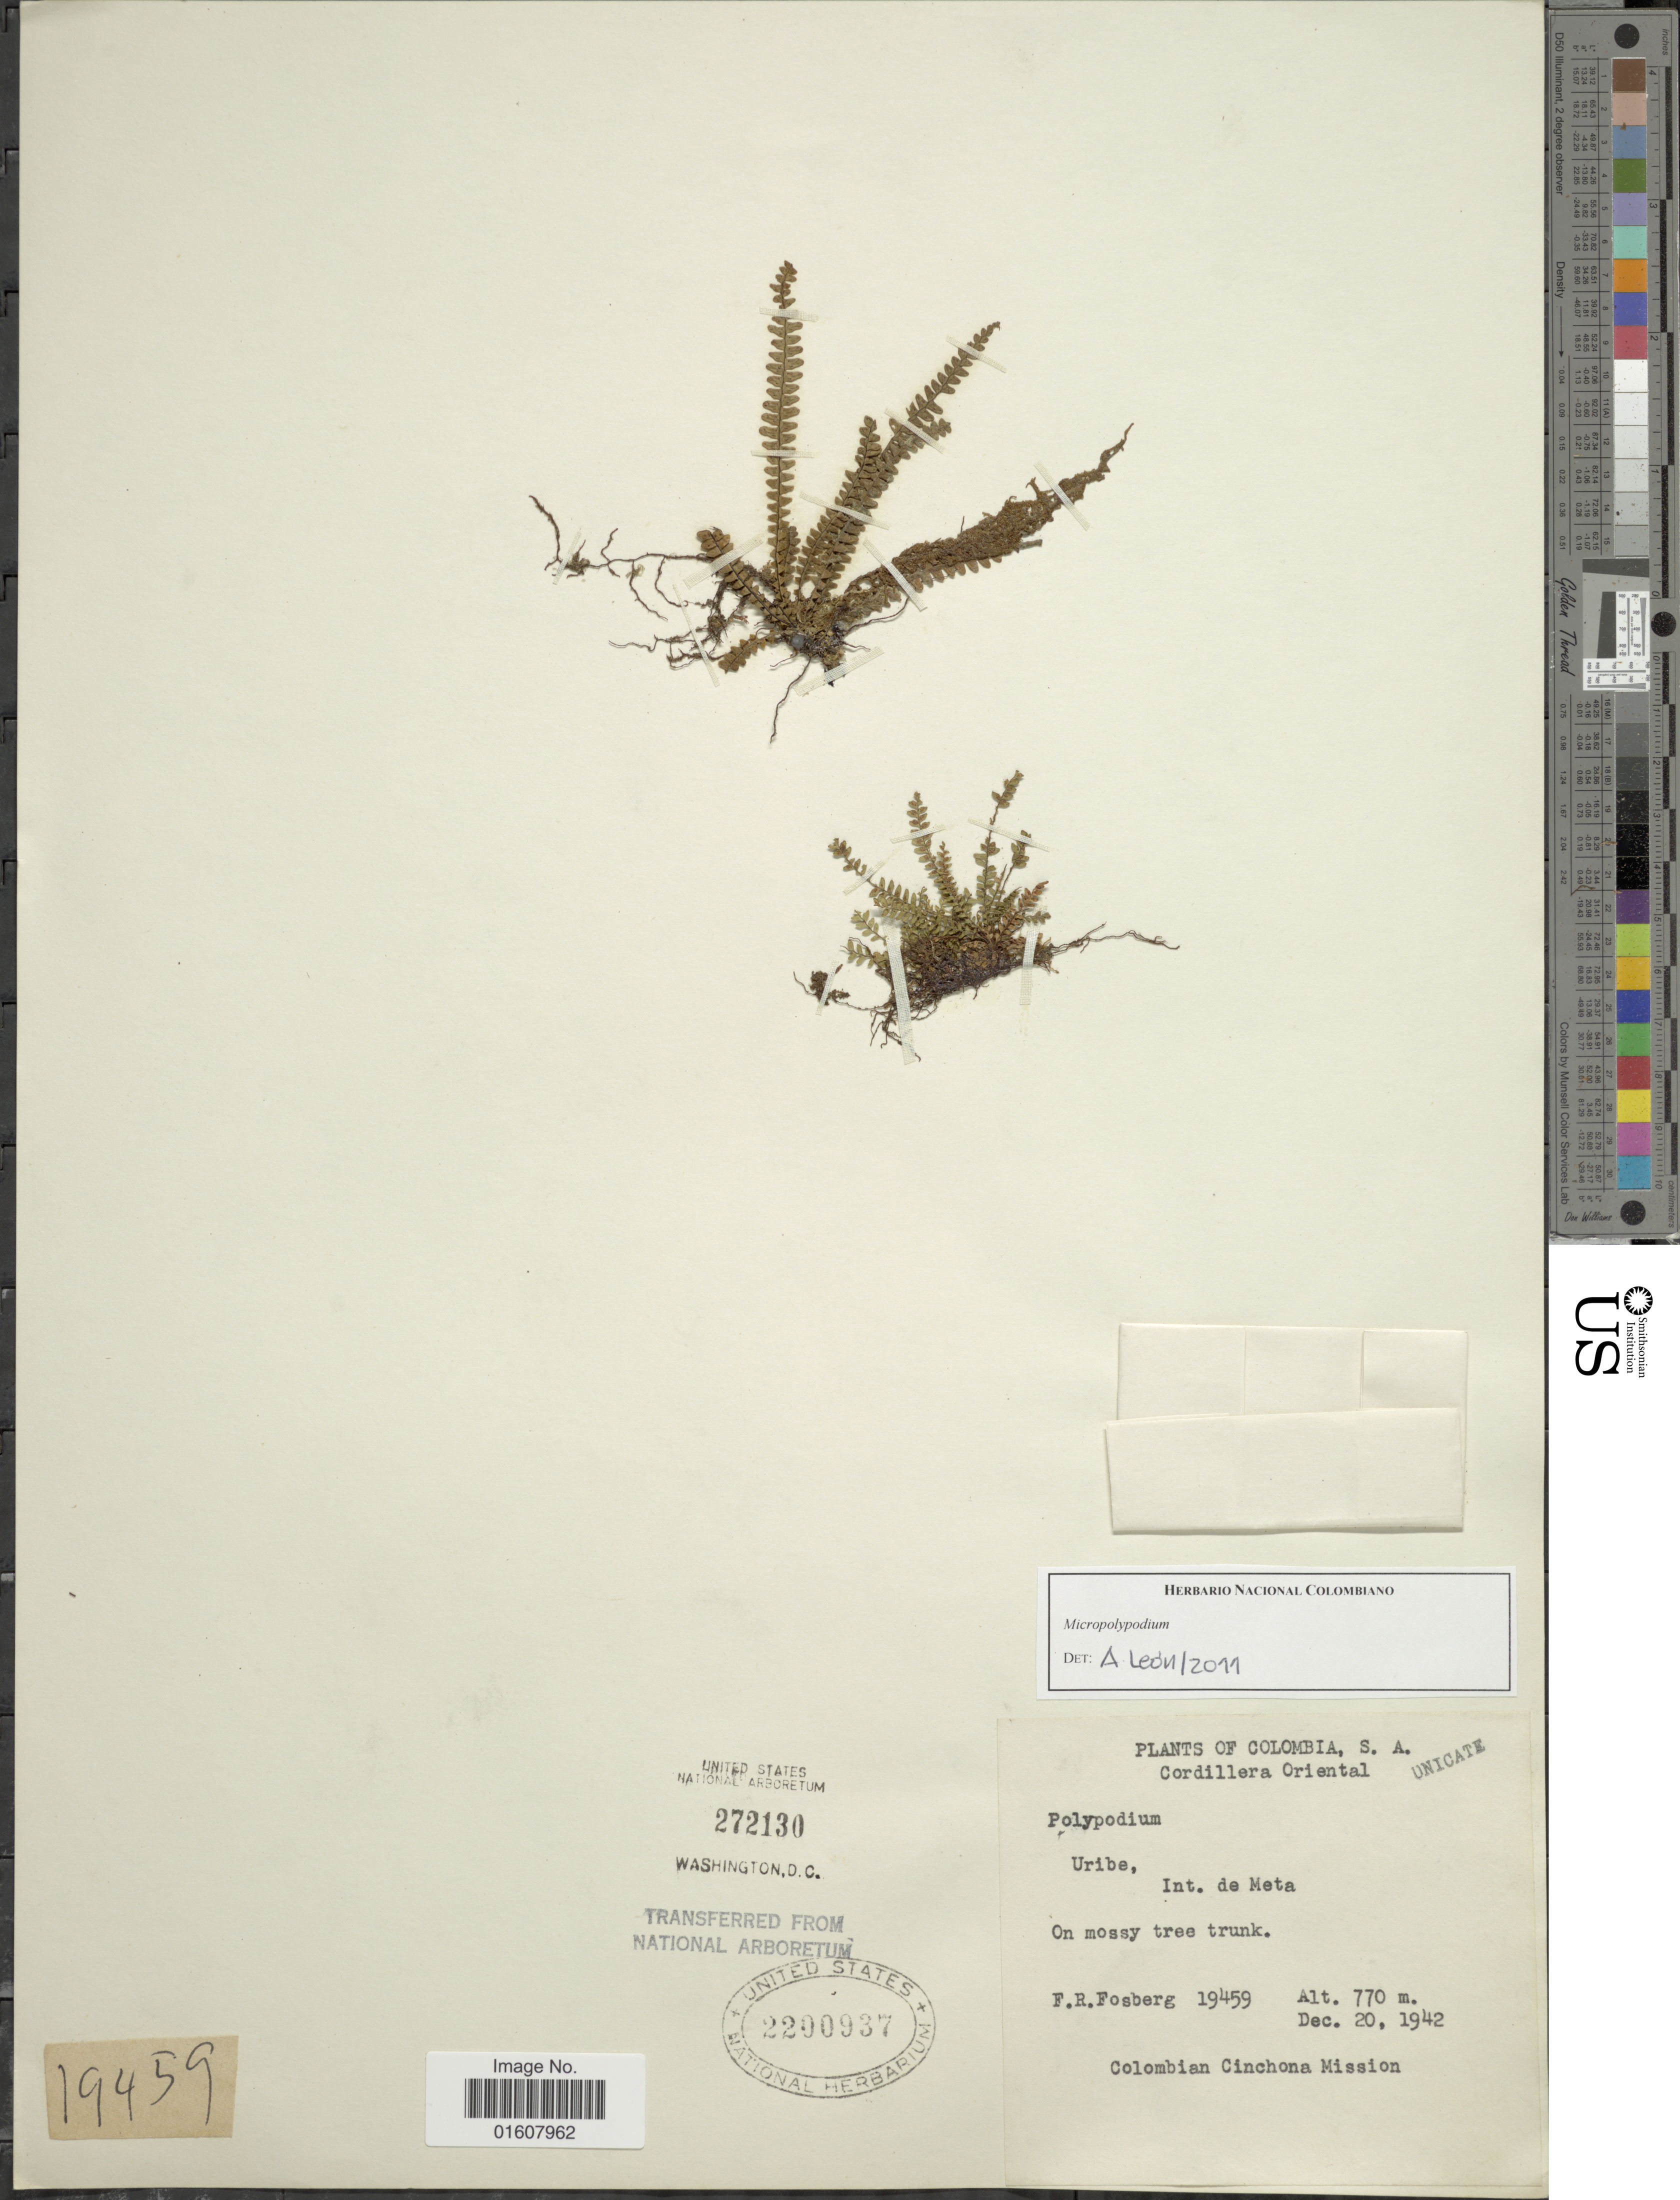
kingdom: Plantae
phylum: Tracheophyta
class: Polypodiopsida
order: Polypodiales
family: Polypodiaceae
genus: Alansmia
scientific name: Alansmia sp.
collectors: F. R. Fosberg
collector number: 19459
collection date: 1942-12-20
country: Colombia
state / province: Meta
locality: Cordillera Oriental, Uribe, Int. de Meta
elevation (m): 770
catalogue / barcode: US 2200937